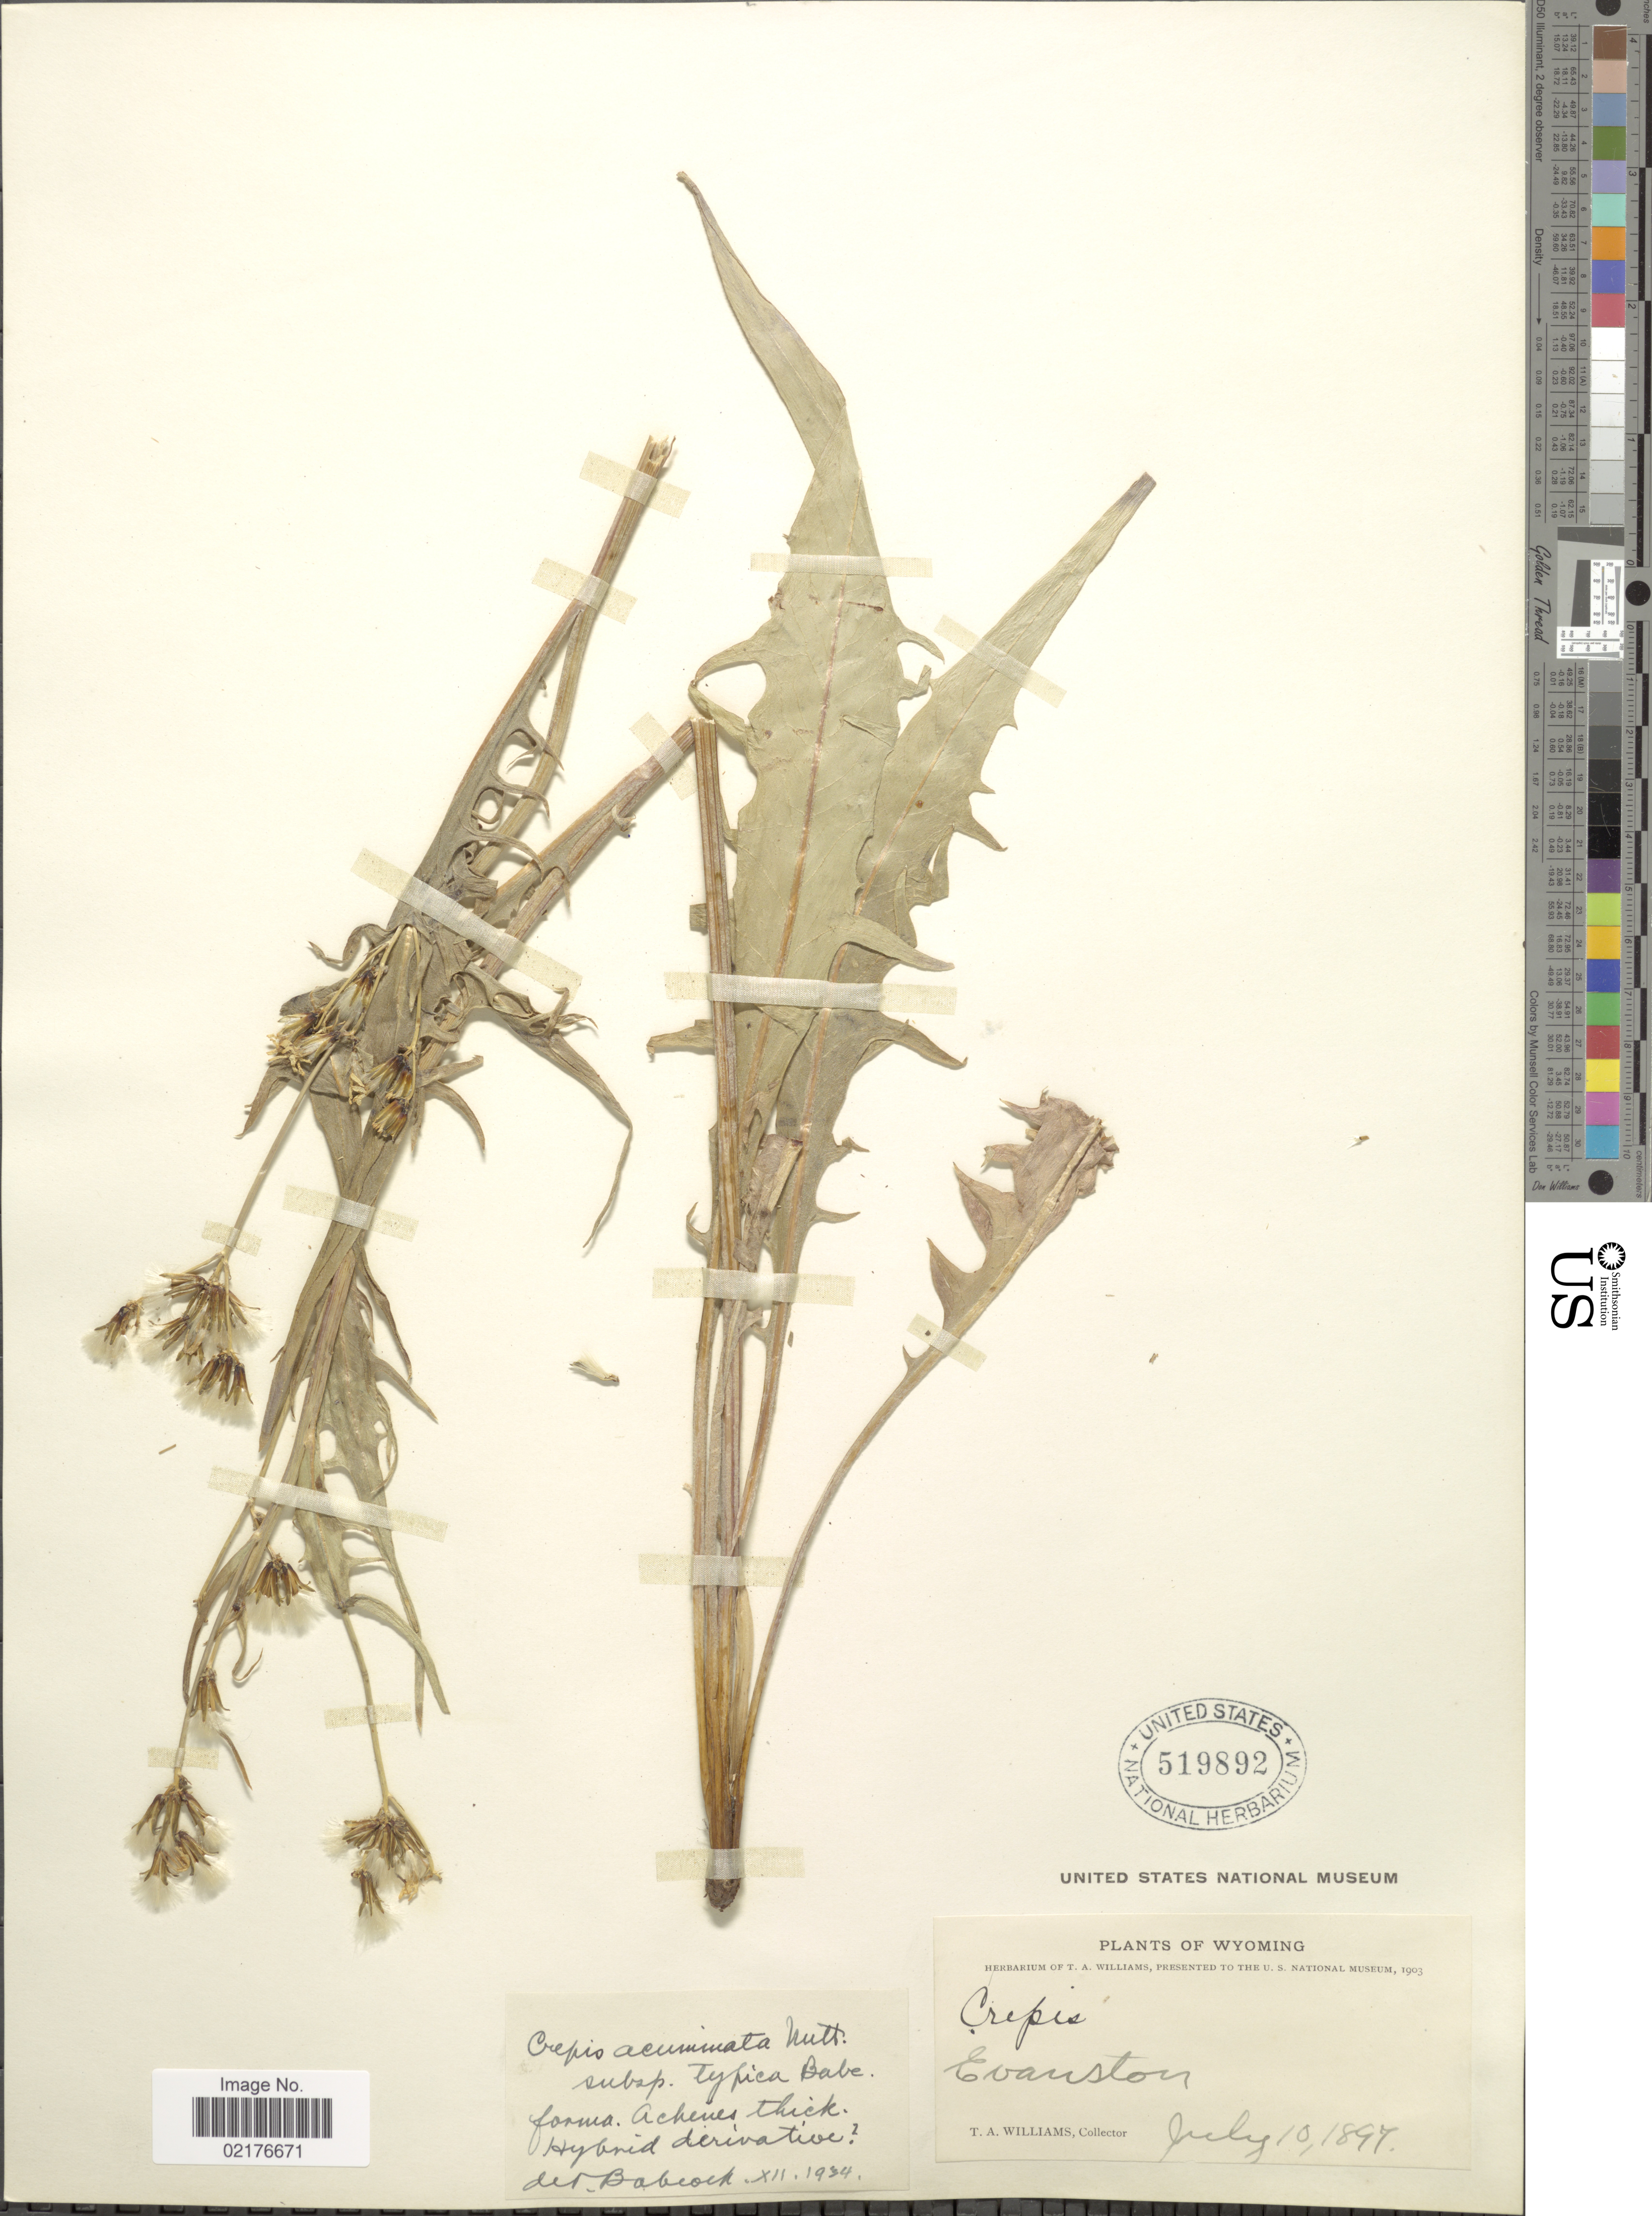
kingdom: Plantae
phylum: Tracheophyta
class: Magnoliopsida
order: Asterales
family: Asteraceae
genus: Crepis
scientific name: Crepis acuminata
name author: Nutt.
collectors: T. A. Williams (herbarium)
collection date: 1897-07-10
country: United States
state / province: Wyoming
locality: Evanston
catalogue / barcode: US 519892